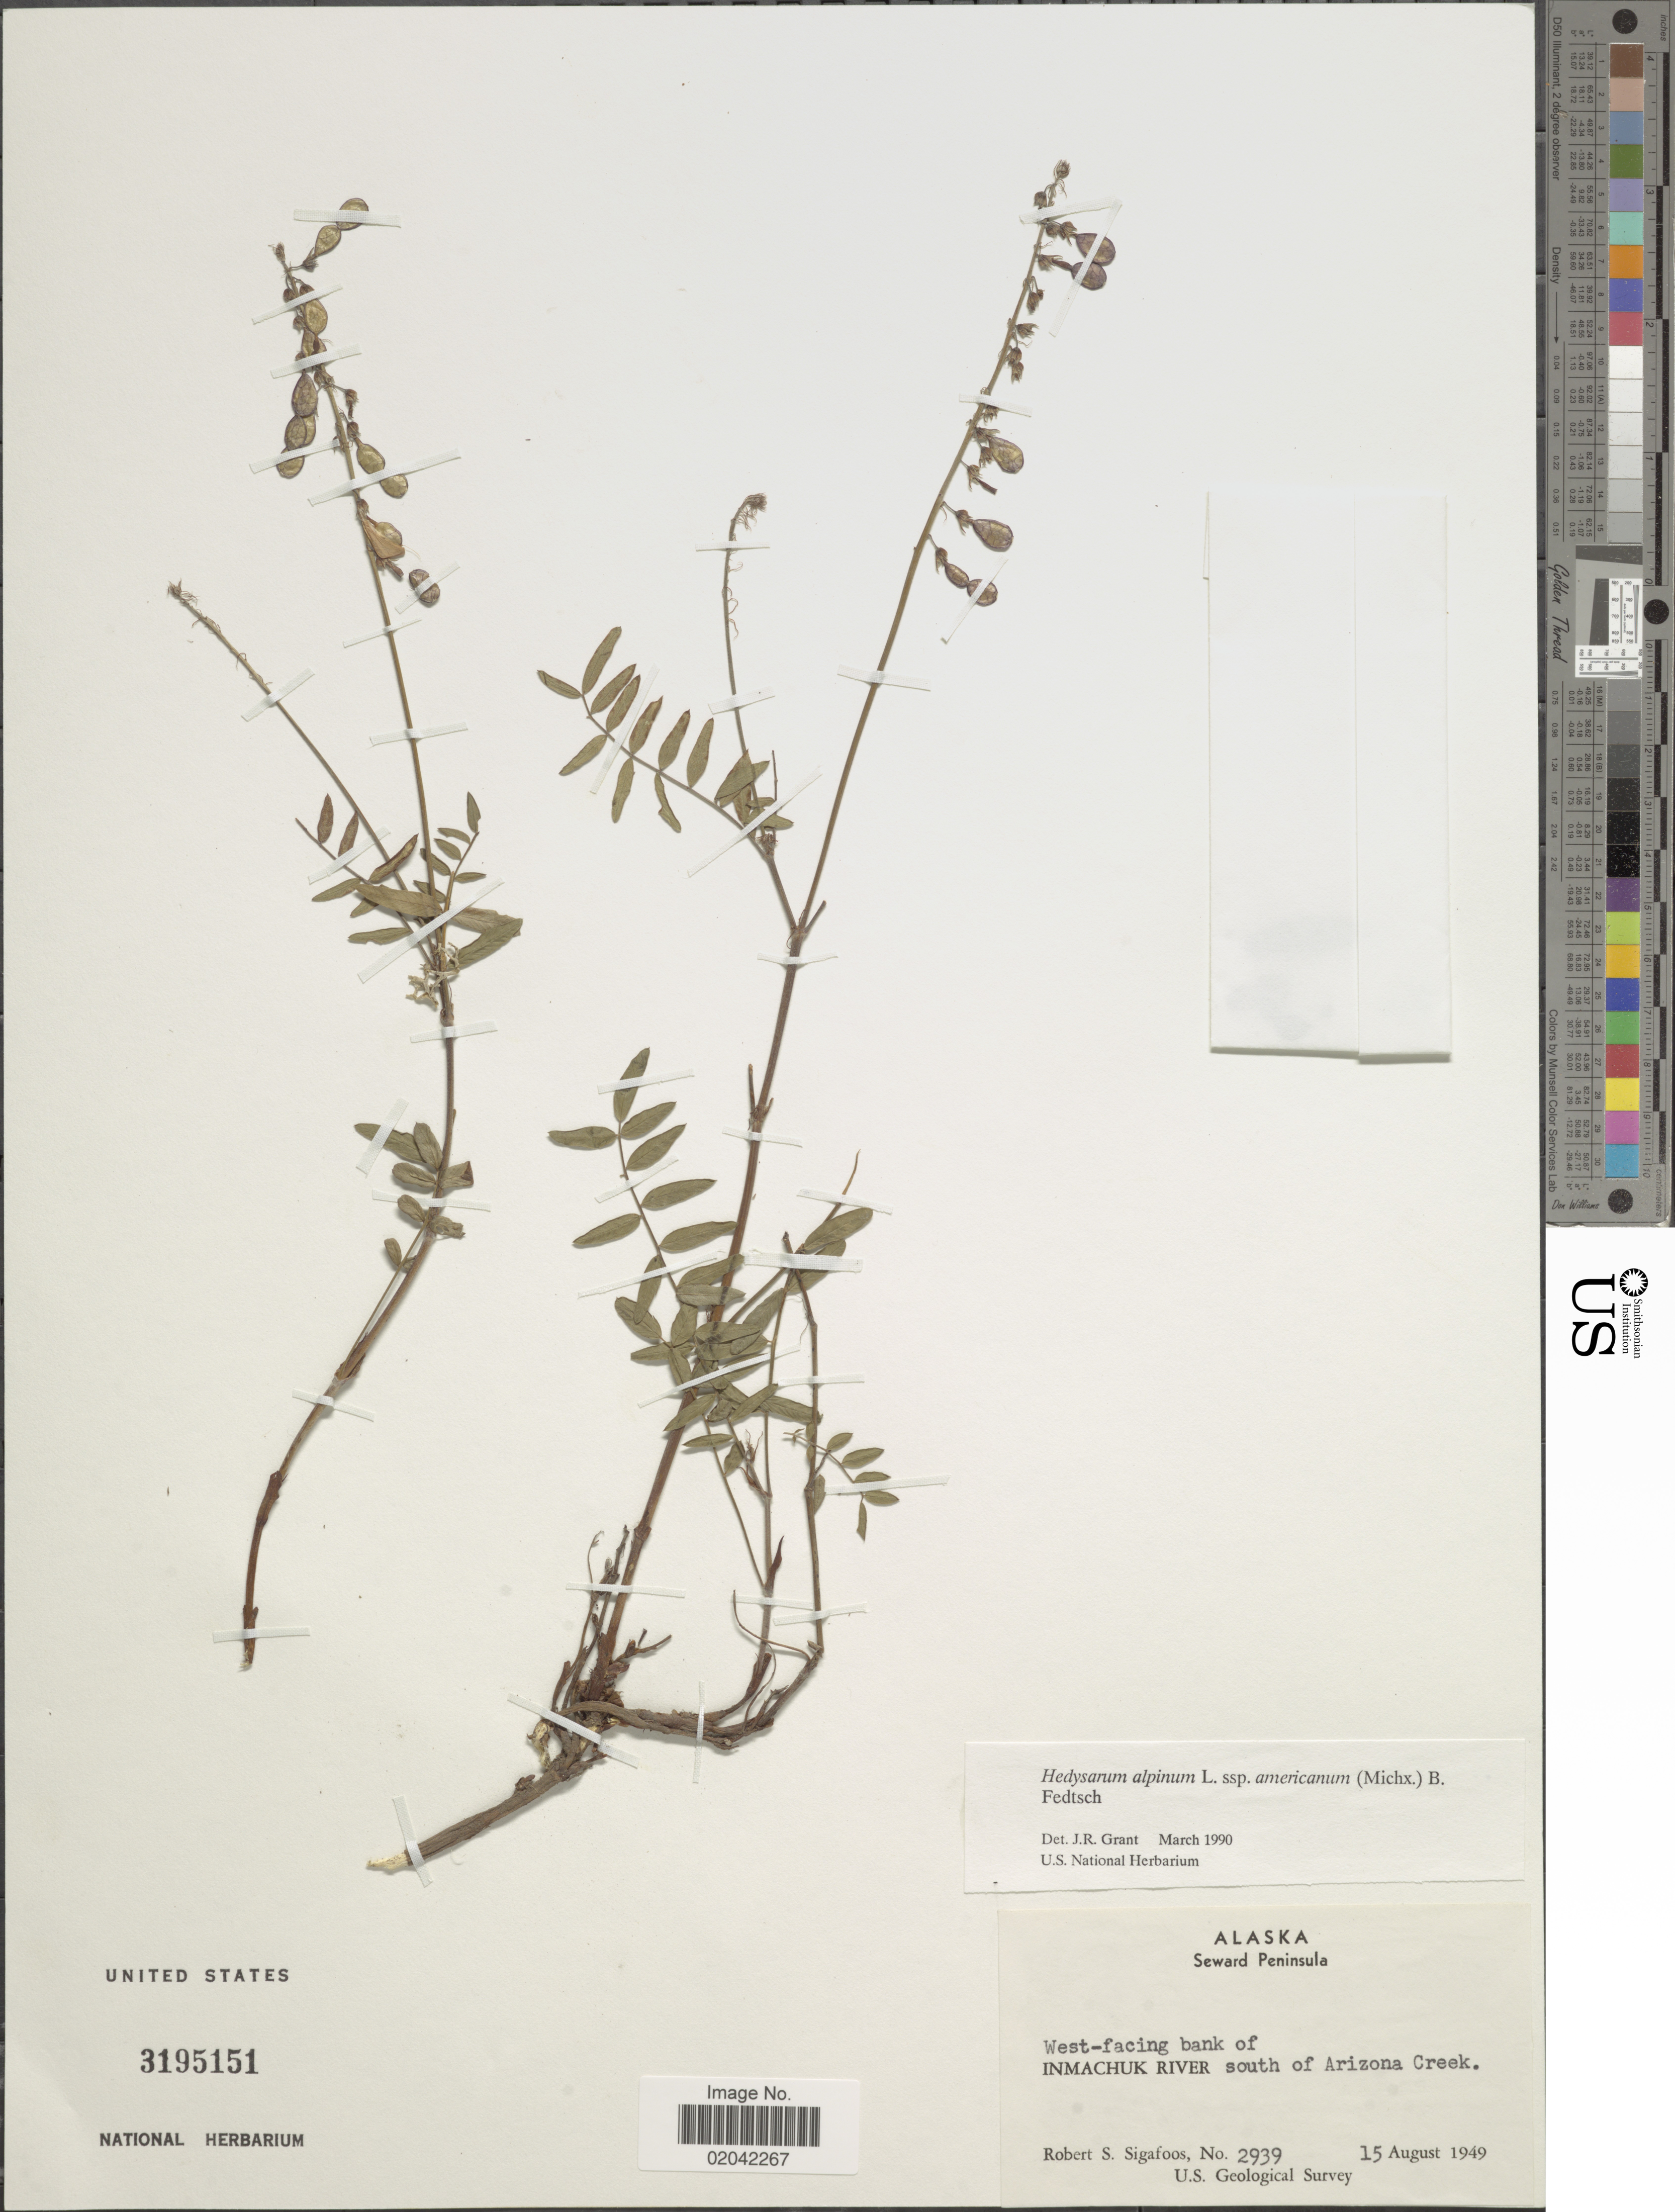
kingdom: Plantae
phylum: Tracheophyta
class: Magnoliopsida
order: Fabales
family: Fabaceae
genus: Hedysarum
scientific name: Hedysarum alpinum var. americanum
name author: Michx. ex Pursh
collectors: R. Sigafoos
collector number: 2939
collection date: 1949-08-15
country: United States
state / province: Alaska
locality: Seward Peninsula. West-facing bank of Inmachuk River south of Arizona Creek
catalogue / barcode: US 3195151